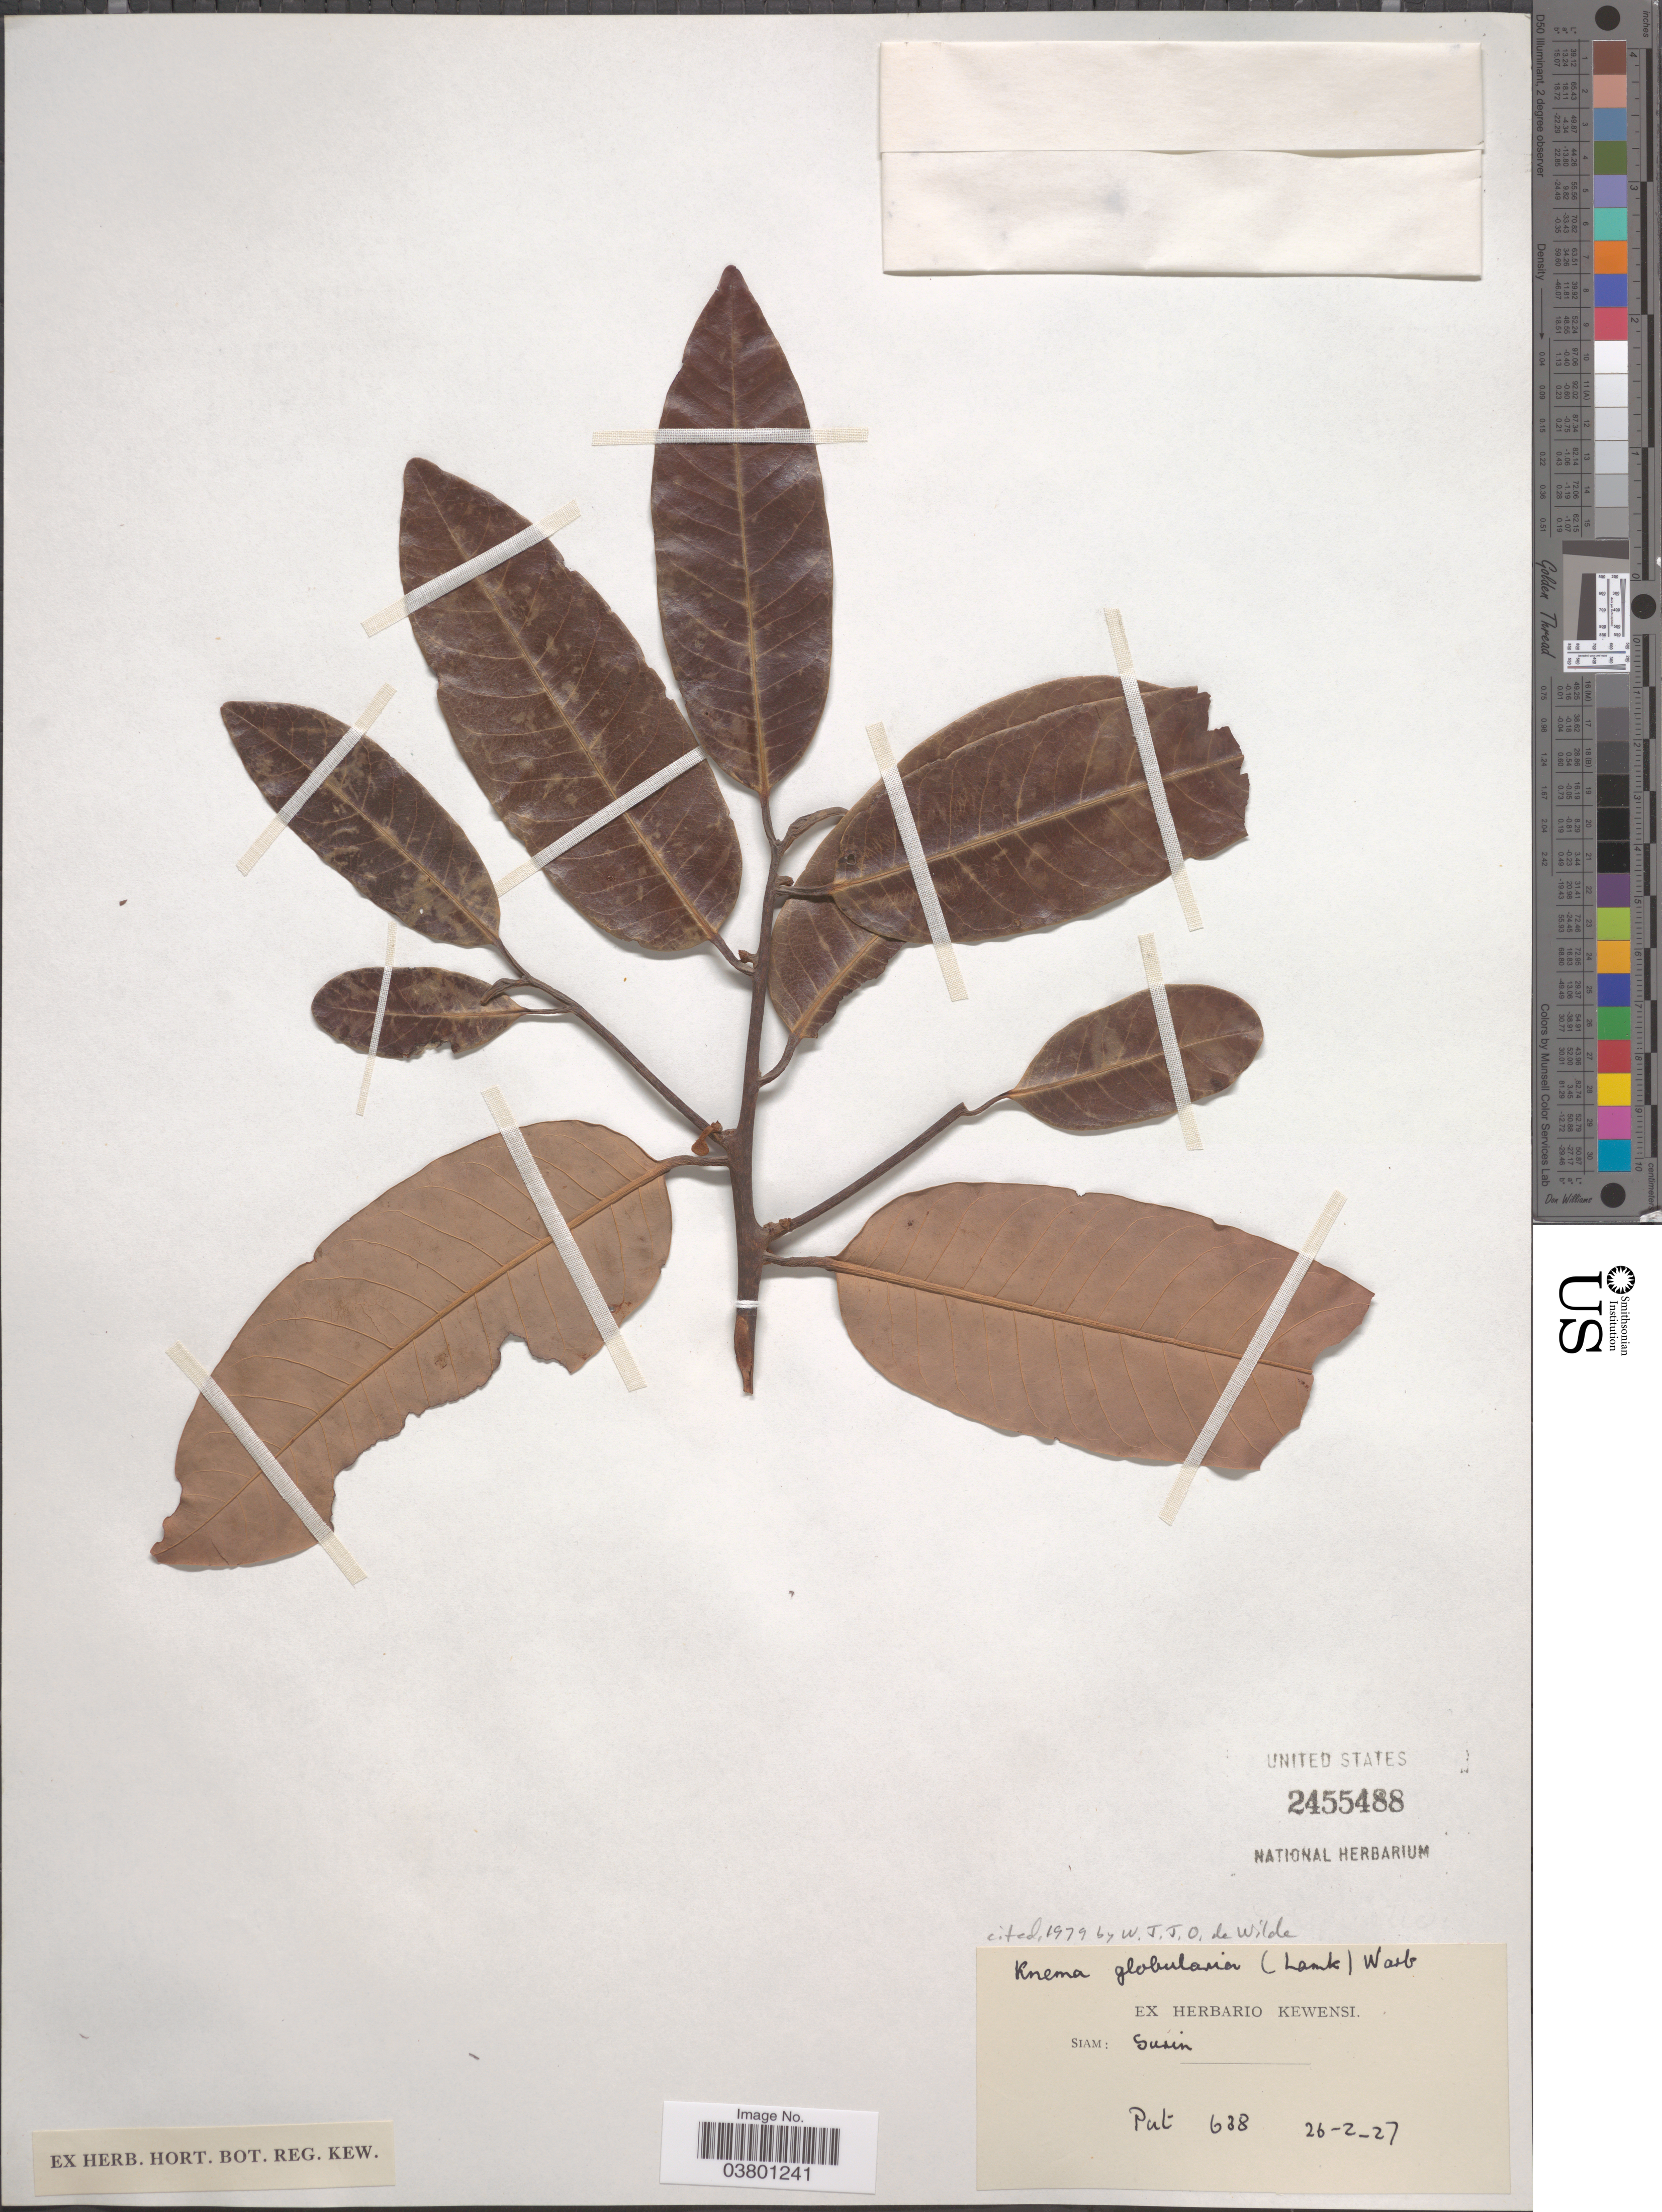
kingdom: Plantae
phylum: Tracheophyta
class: Magnoliopsida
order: Magnoliales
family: Myristicaceae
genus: Knema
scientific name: Knema globularia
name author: (Lam.) Warb.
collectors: -. Put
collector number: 638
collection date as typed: Transcribed d/m/y: 26/2/27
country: Thailand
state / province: Surin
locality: Siam.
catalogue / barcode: US 2455488